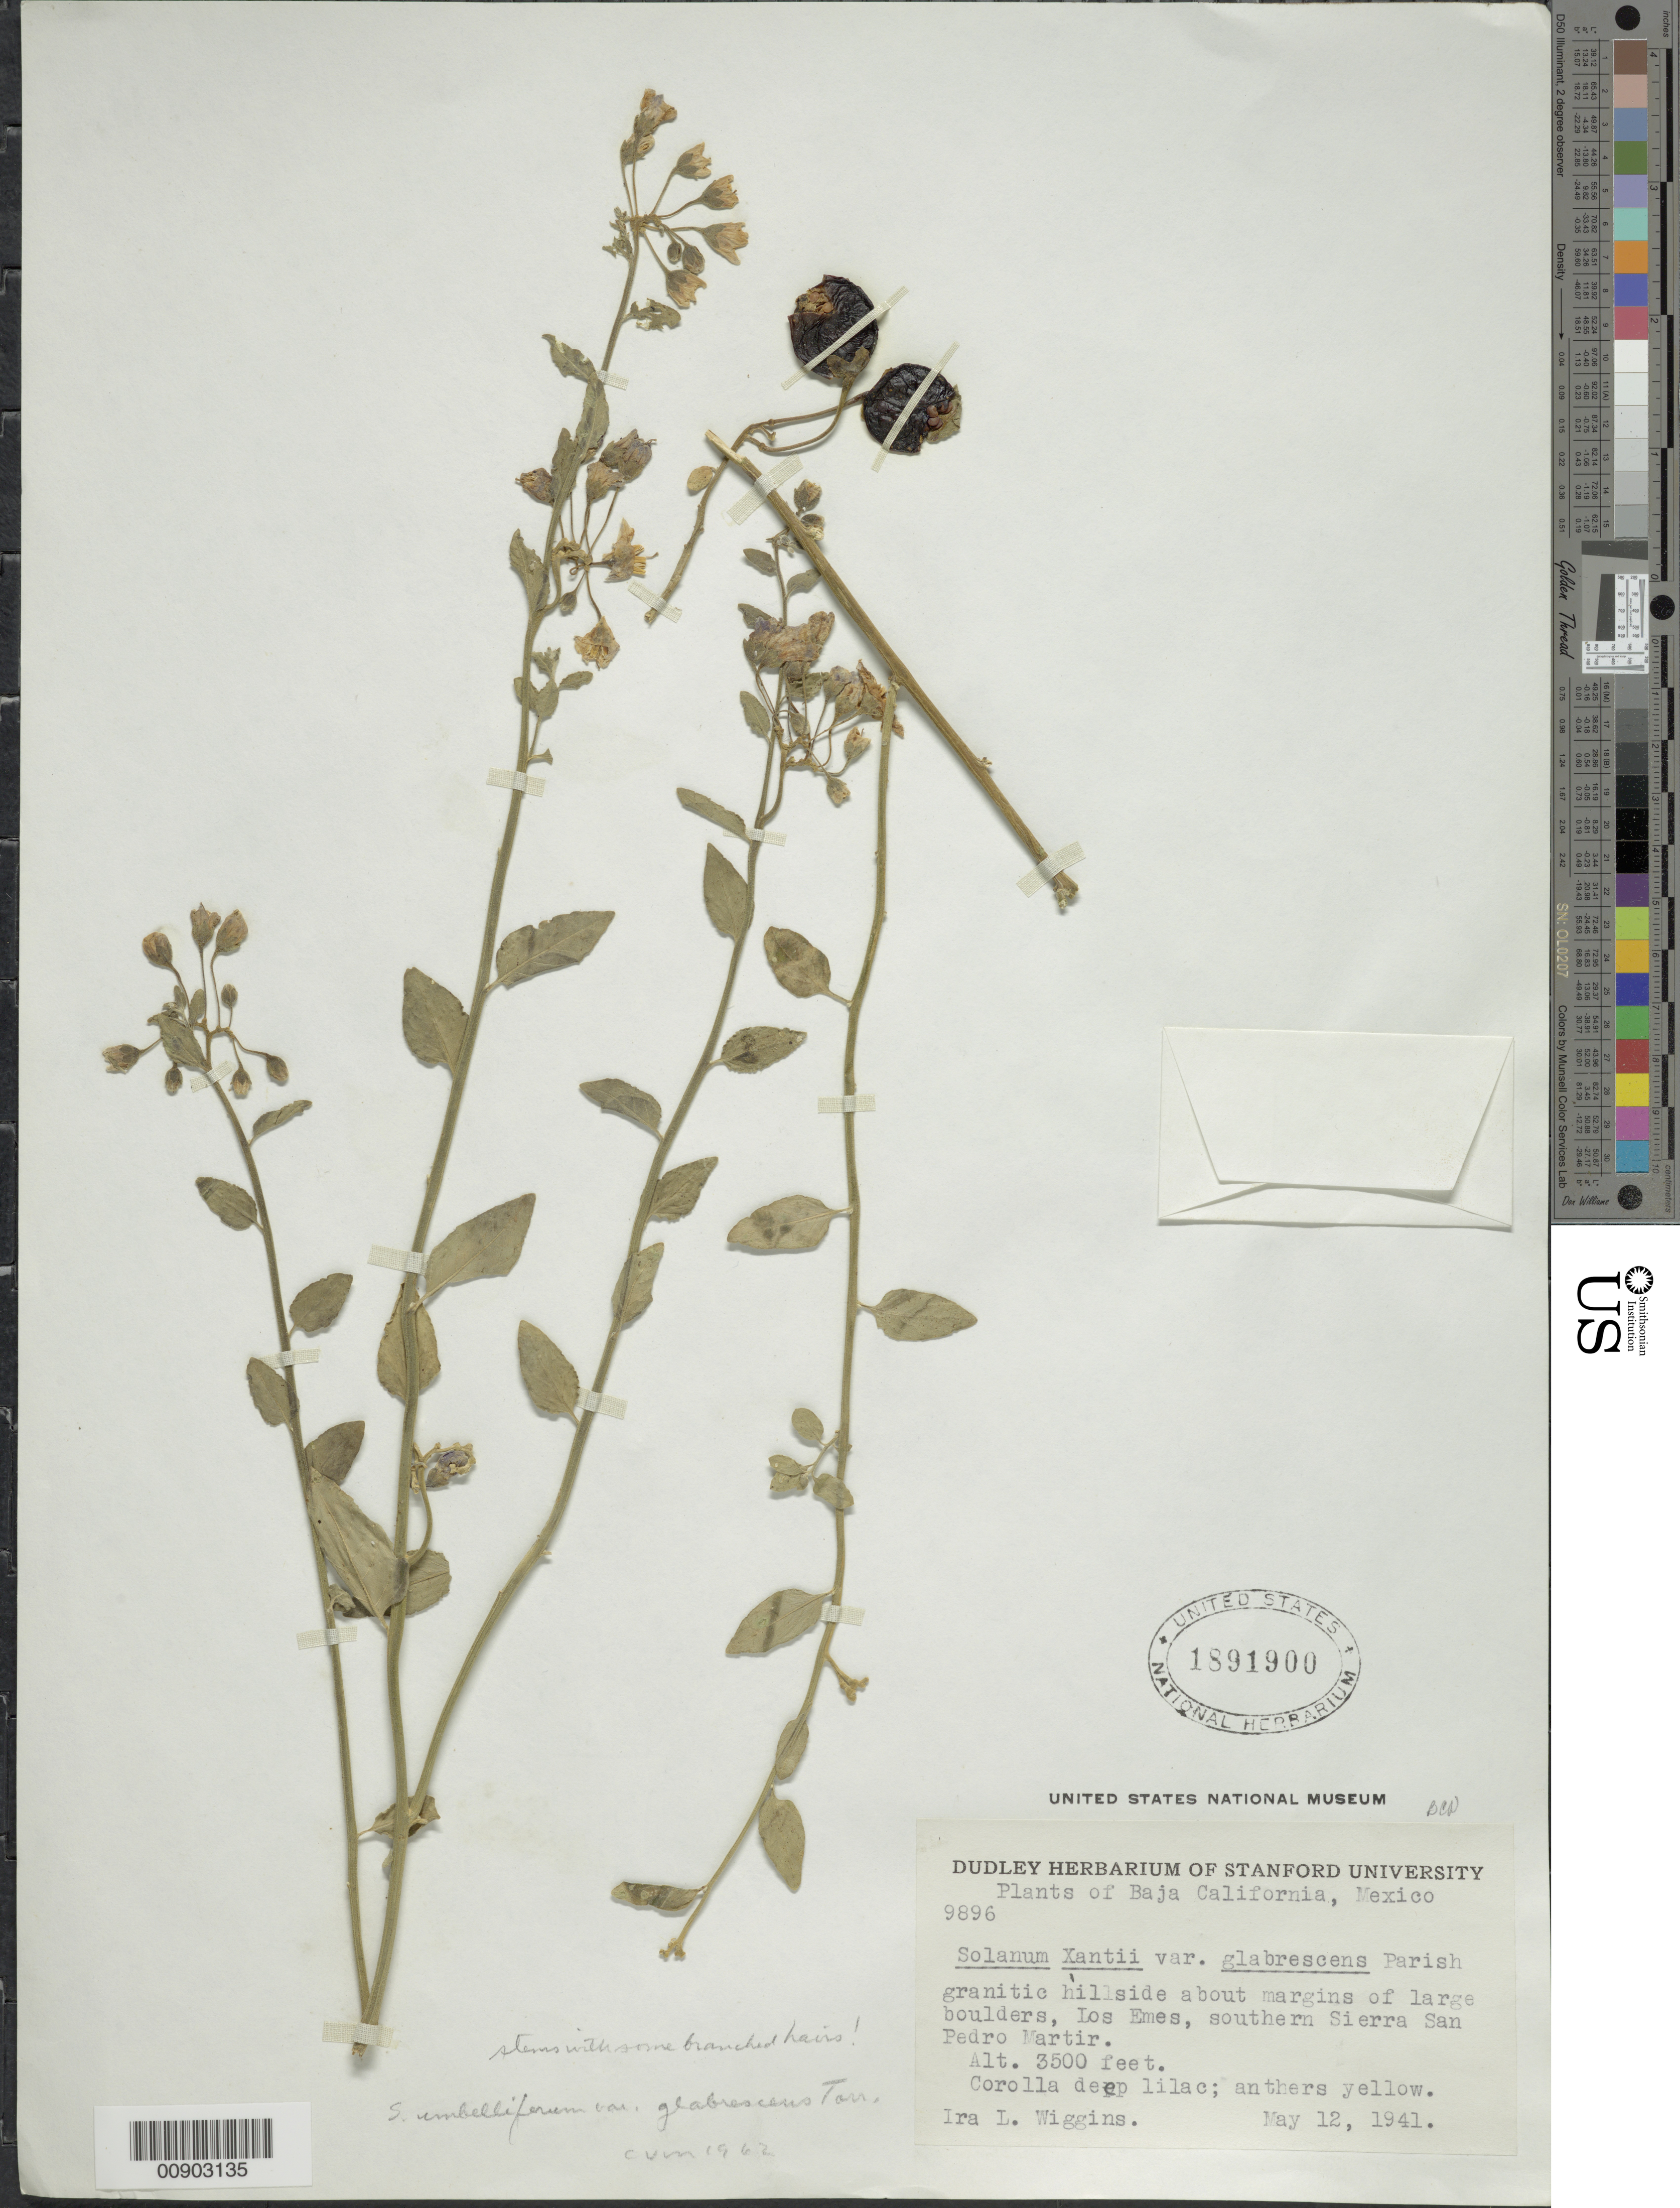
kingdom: Plantae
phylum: Tracheophyta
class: Magnoliopsida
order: Solanales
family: Solanaceae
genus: Solanum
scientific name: Solanum umbelliferum var. glabrescens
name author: Eschsch.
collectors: I. L. Wiggins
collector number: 9896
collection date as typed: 12 May 1941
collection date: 1941-05-12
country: Mexico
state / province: Baja California Norte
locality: Los Emes, southern Sierra San Pedro Martir, Baja California.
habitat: Granitic hillside about margins of large boulders.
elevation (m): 1067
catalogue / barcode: US 1891900